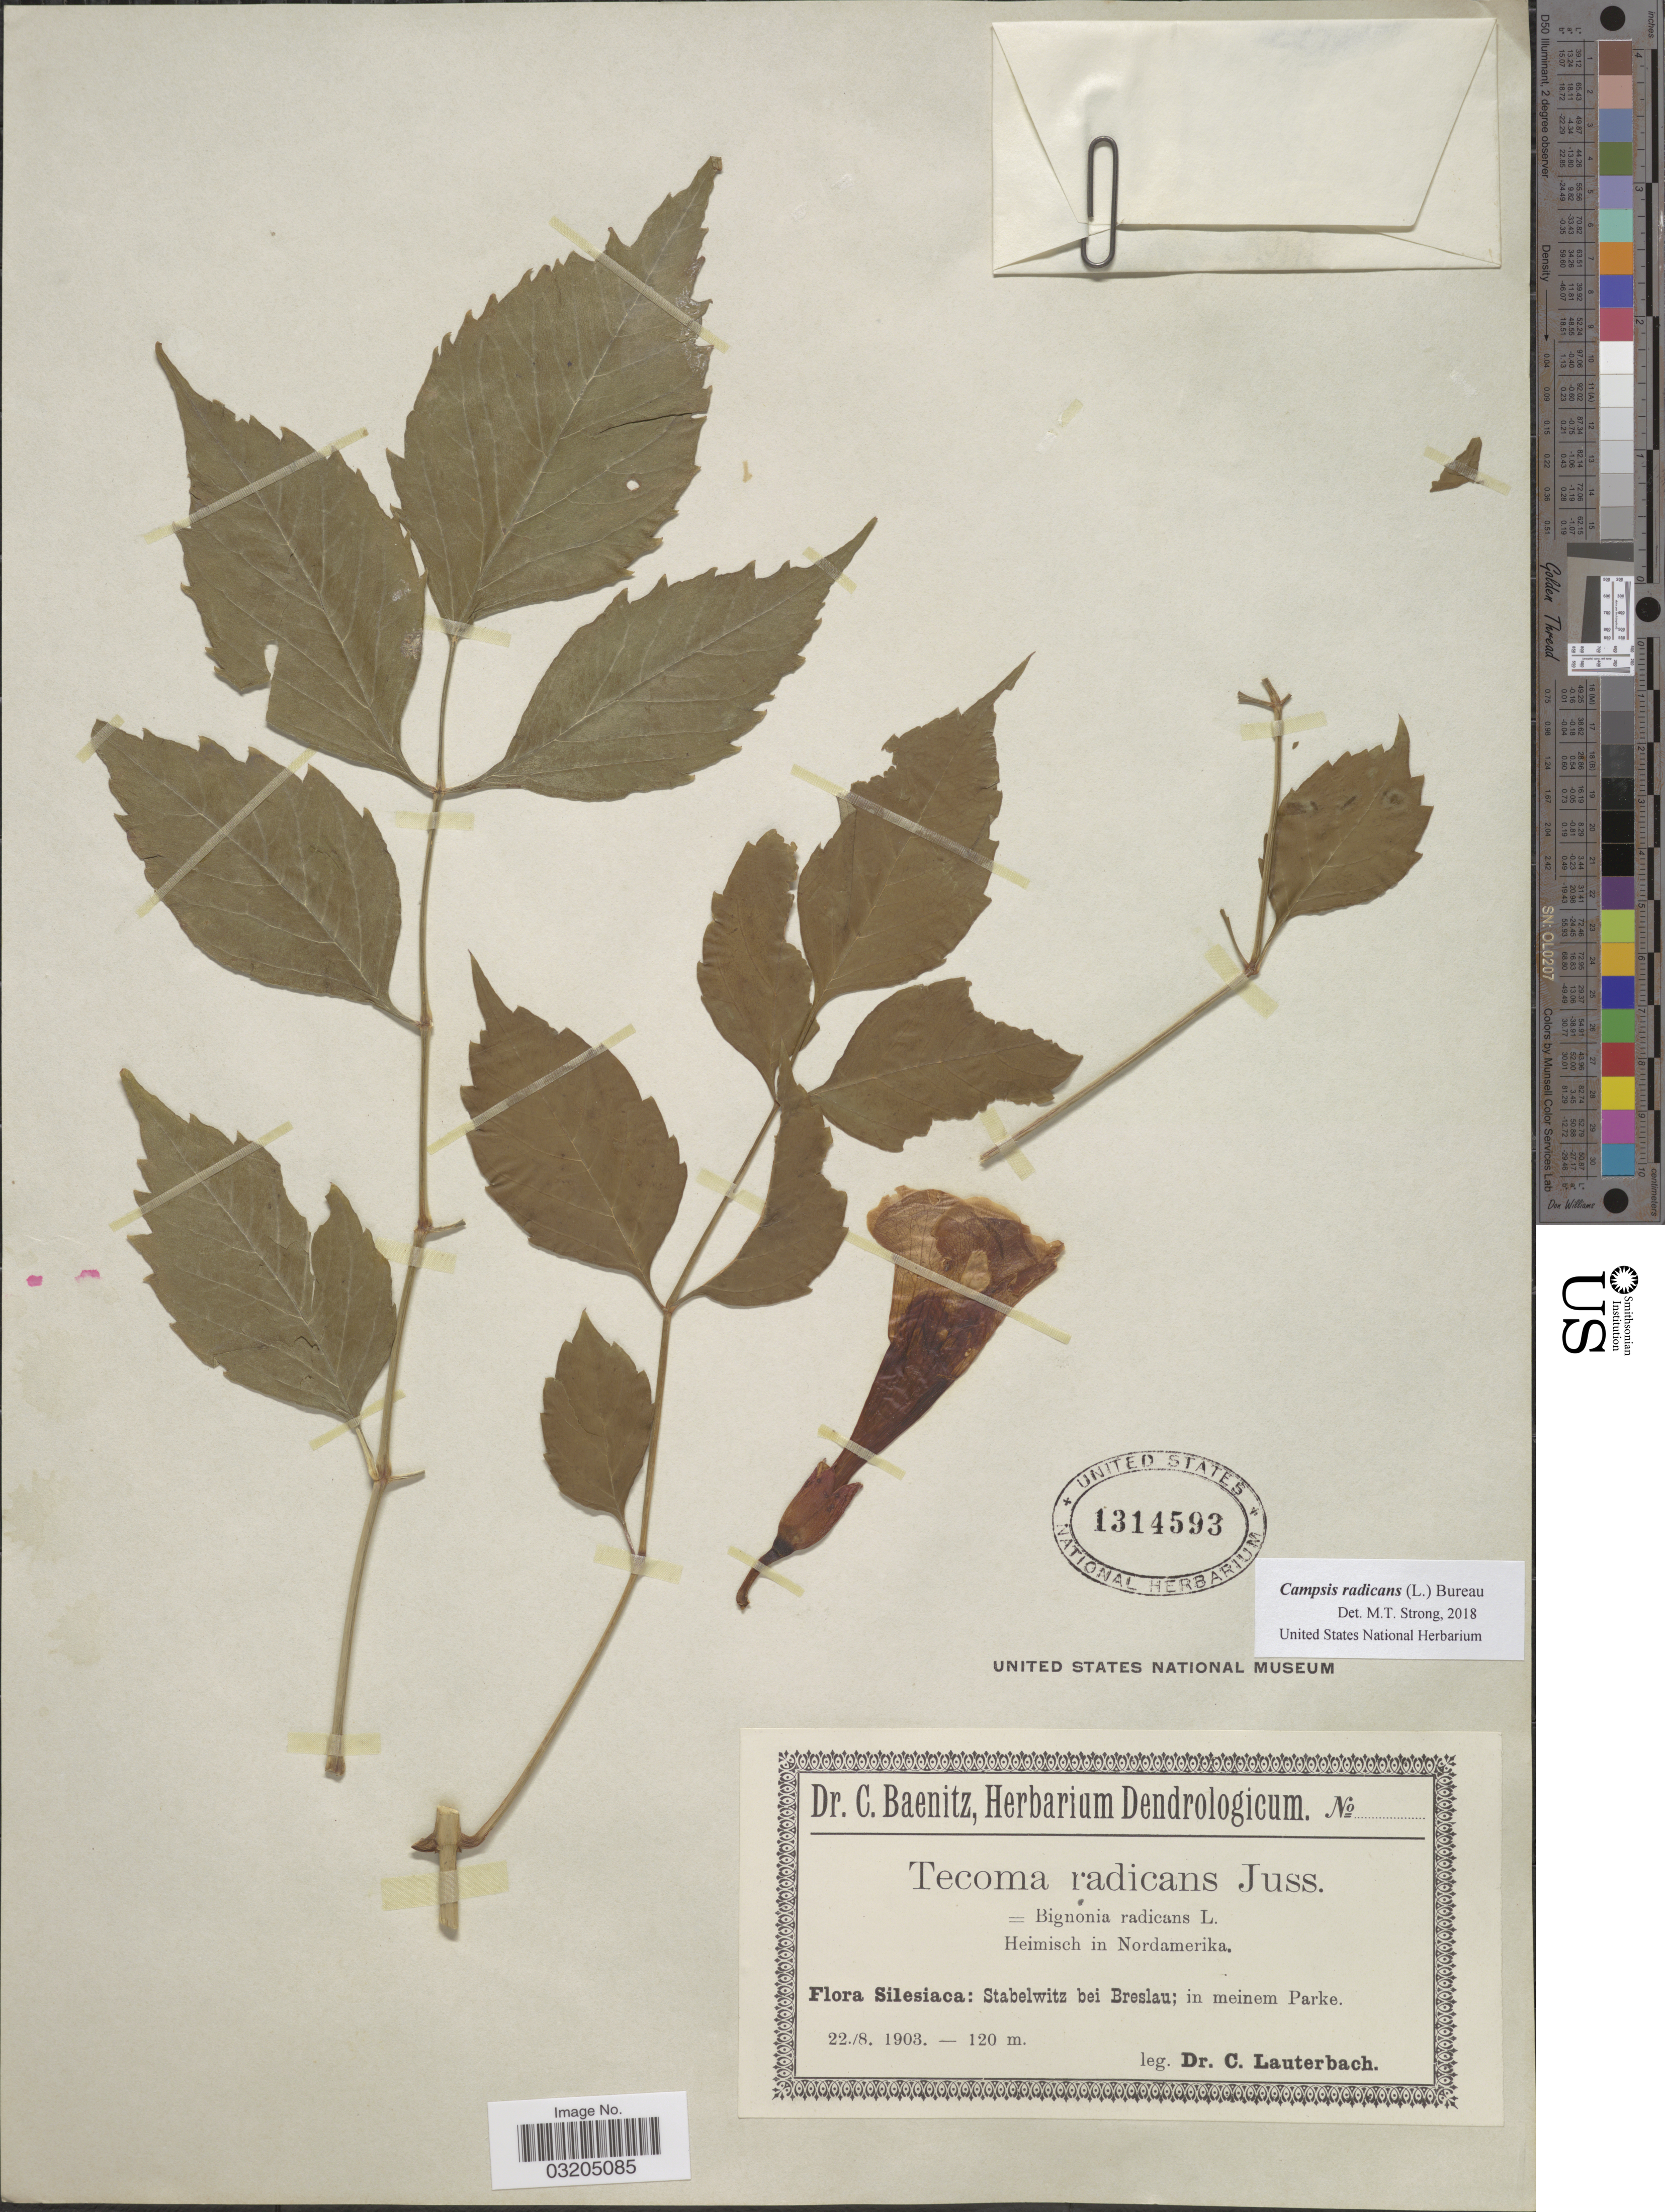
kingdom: Plantae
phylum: Tracheophyta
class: Magnoliopsida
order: Lamiales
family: Bignoniaceae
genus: Campsis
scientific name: Campsis radicans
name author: (L.) Seem.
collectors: C. A. G. Lauterbach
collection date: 1903-08-22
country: Poland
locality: Silesiaca: Stabelwitz bei Breslau; in meinem Parke.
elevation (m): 120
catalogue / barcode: US 1314593